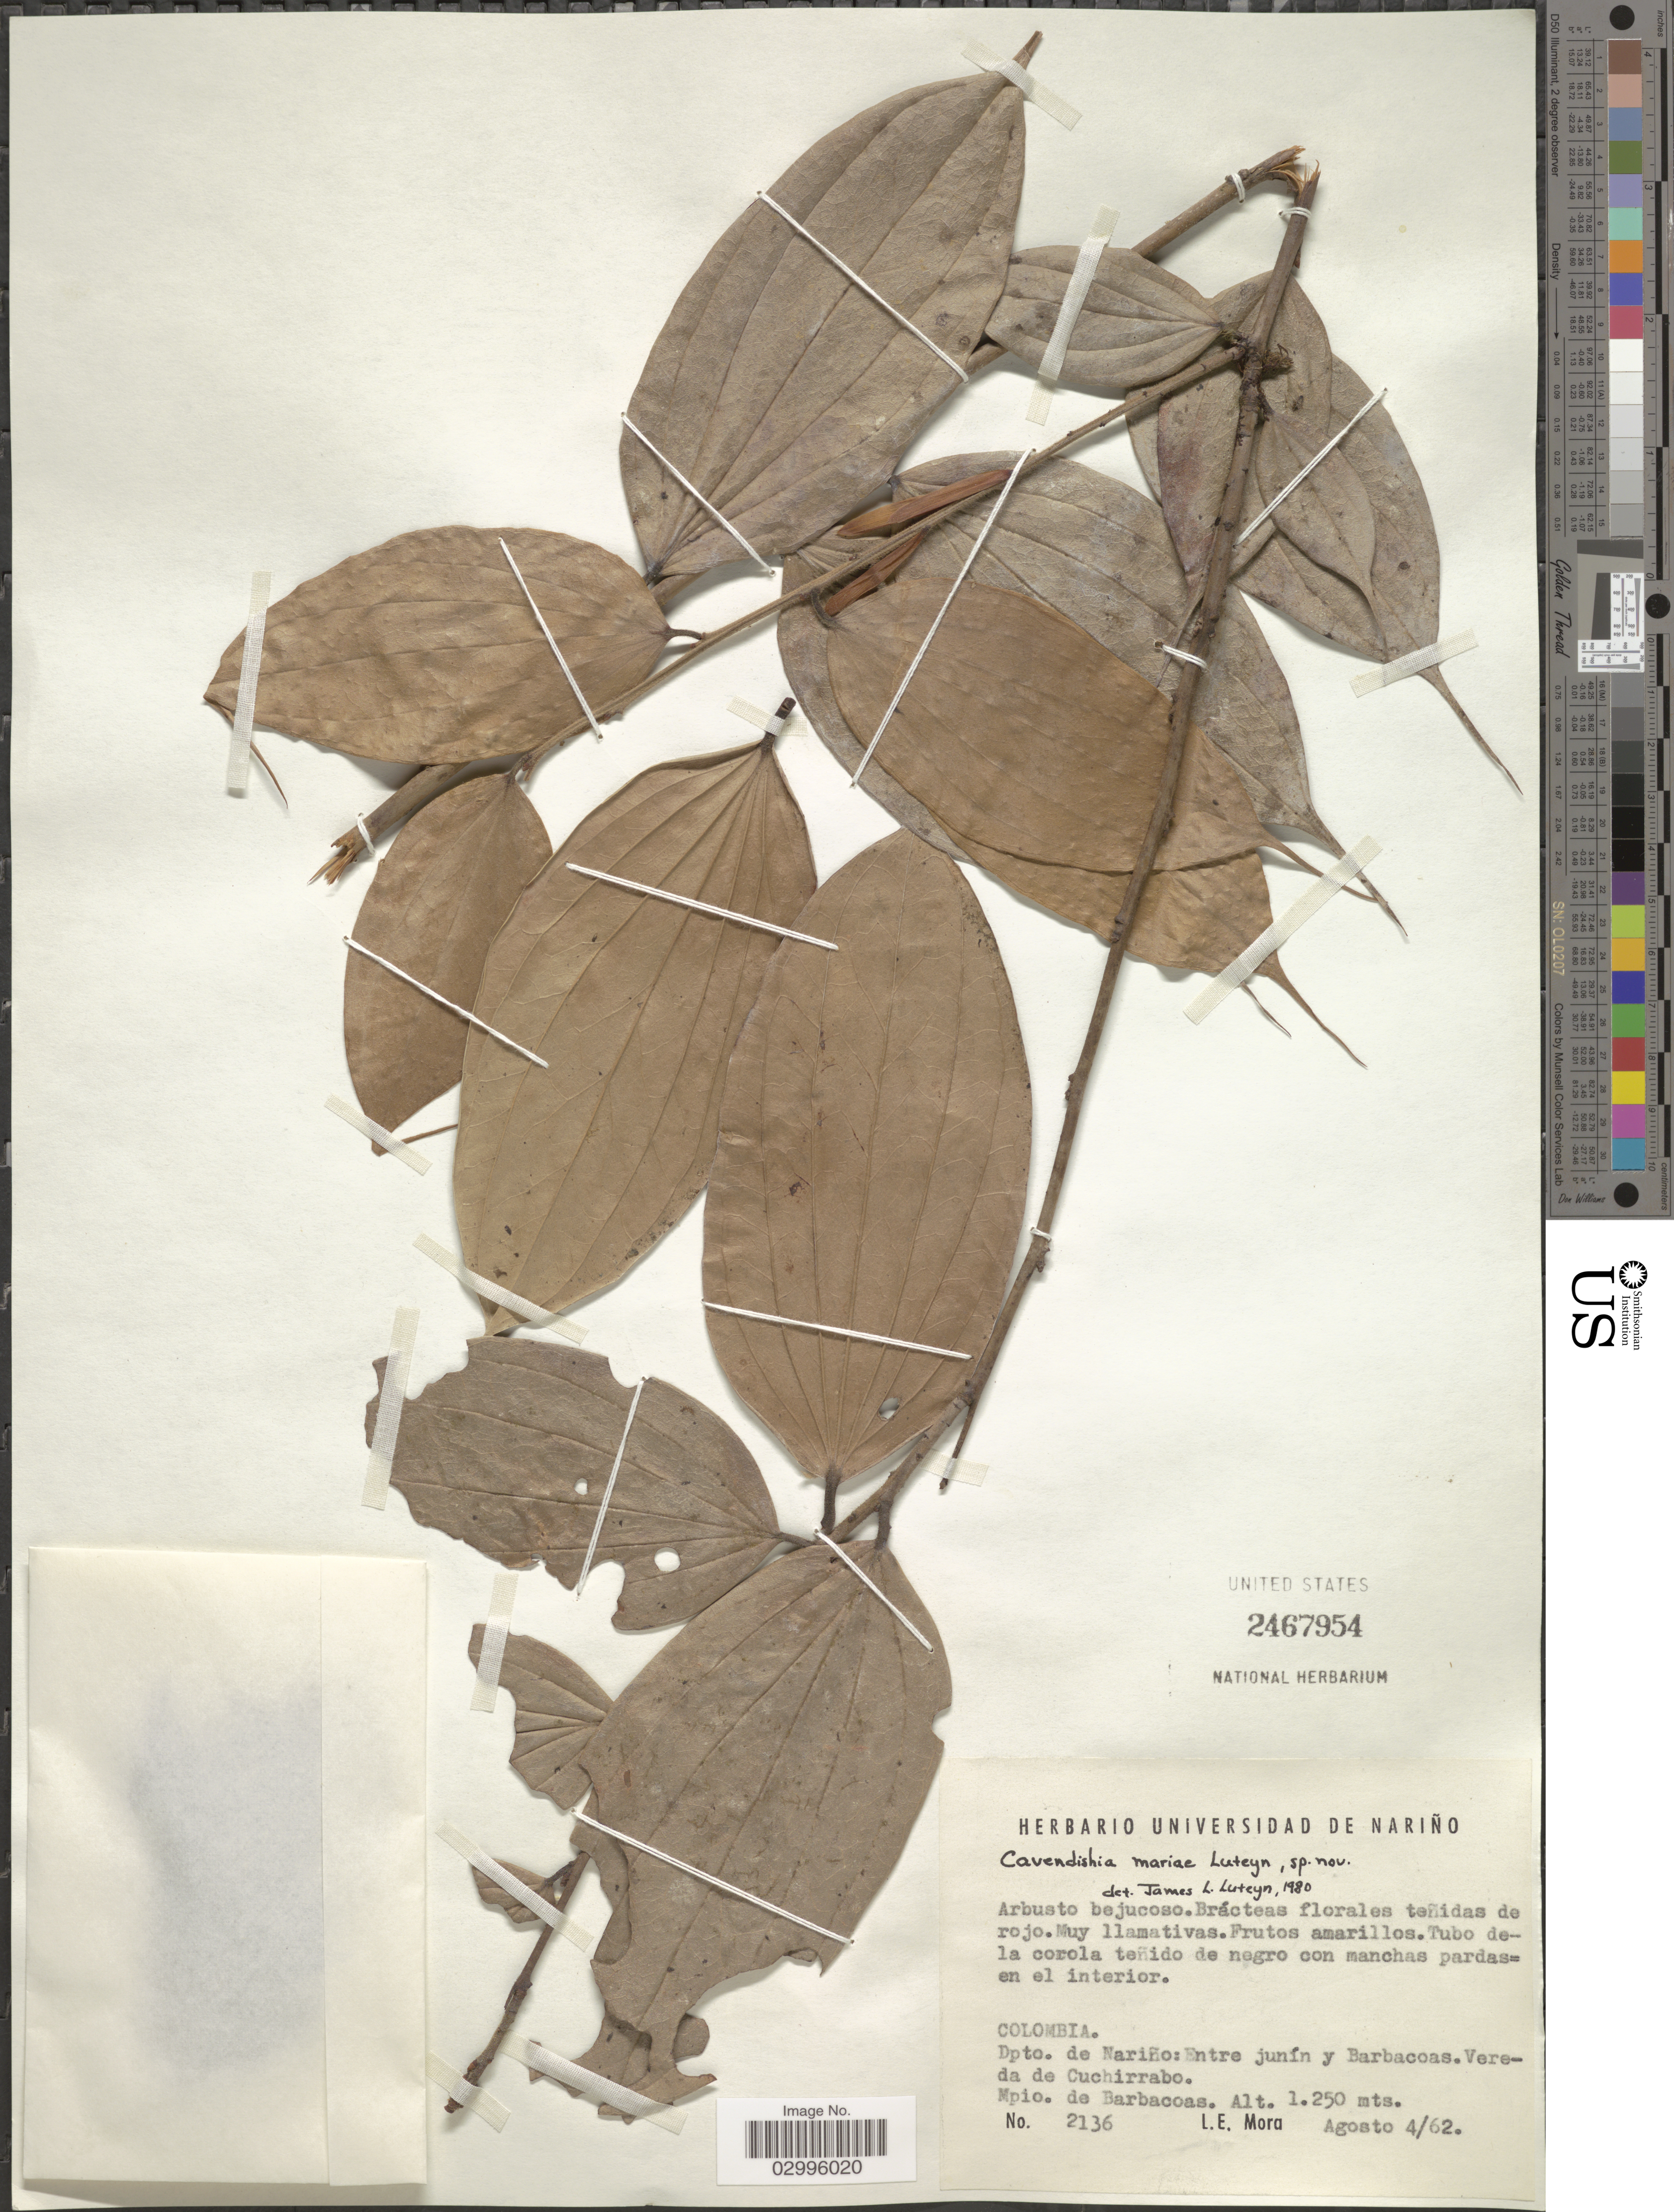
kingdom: Plantae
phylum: Tracheophyta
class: Magnoliopsida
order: Ericales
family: Ericaceae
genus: Cavendishia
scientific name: Cavendishia mariae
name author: Luteyn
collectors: L. Mora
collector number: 2136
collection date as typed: Transcribed d/m/y: 4/8/62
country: Colombia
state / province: Nariño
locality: Dpto. de Nariño: Entre Junín y Barbacoas. Vereda de Cuchirrabo. Mpio. de Barbacoas.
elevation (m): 1250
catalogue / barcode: US 2467954